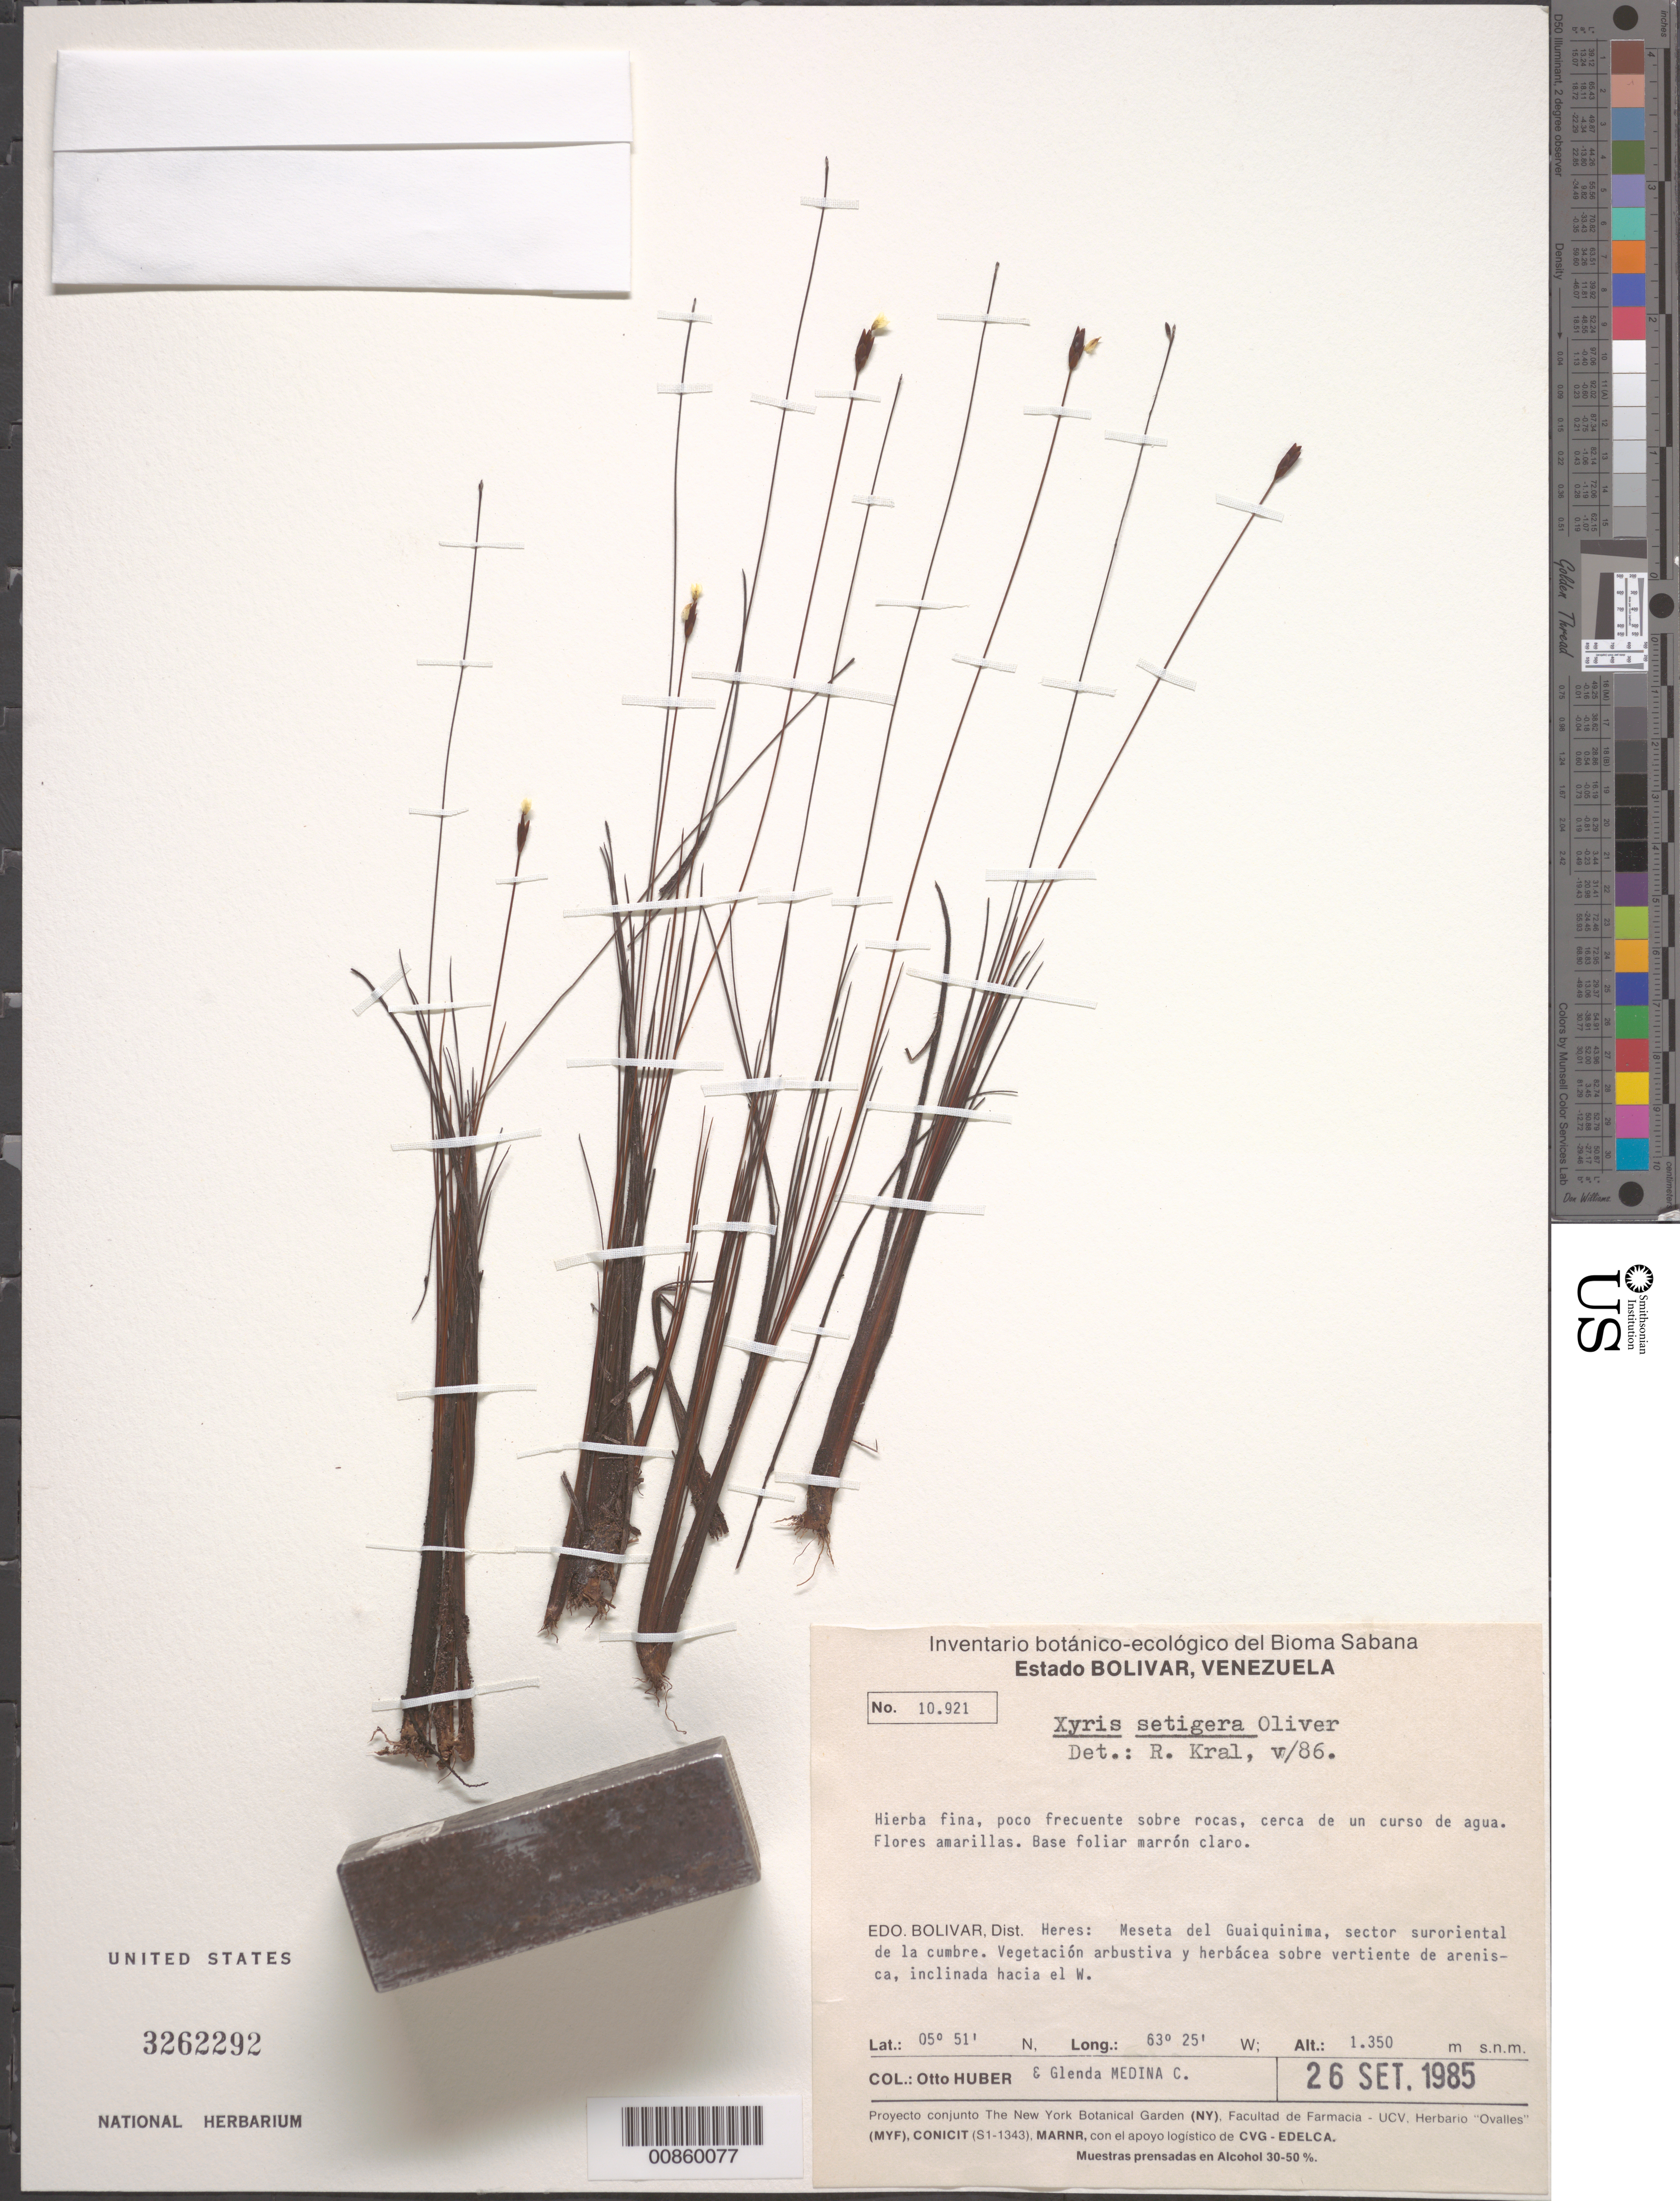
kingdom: Plantae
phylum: Tracheophyta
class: Liliopsida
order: Poales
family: Xyridaceae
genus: Xyris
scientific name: Xyris setigera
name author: Oliv.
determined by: Kral, Robert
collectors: O. Huber & G. Medina C.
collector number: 10921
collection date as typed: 26-Sep-85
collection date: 1985-09-26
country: Venezuela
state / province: Bolívar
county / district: Heres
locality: Meseta del Guaiquinima, sector suroriental de la cumbre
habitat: Sobre rocas, cerca de un curso de agua. Vegetación arbustiva y herbácea sobre vertiente de arenisca, inclinada hacia el W.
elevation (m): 1350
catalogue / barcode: US 3262292